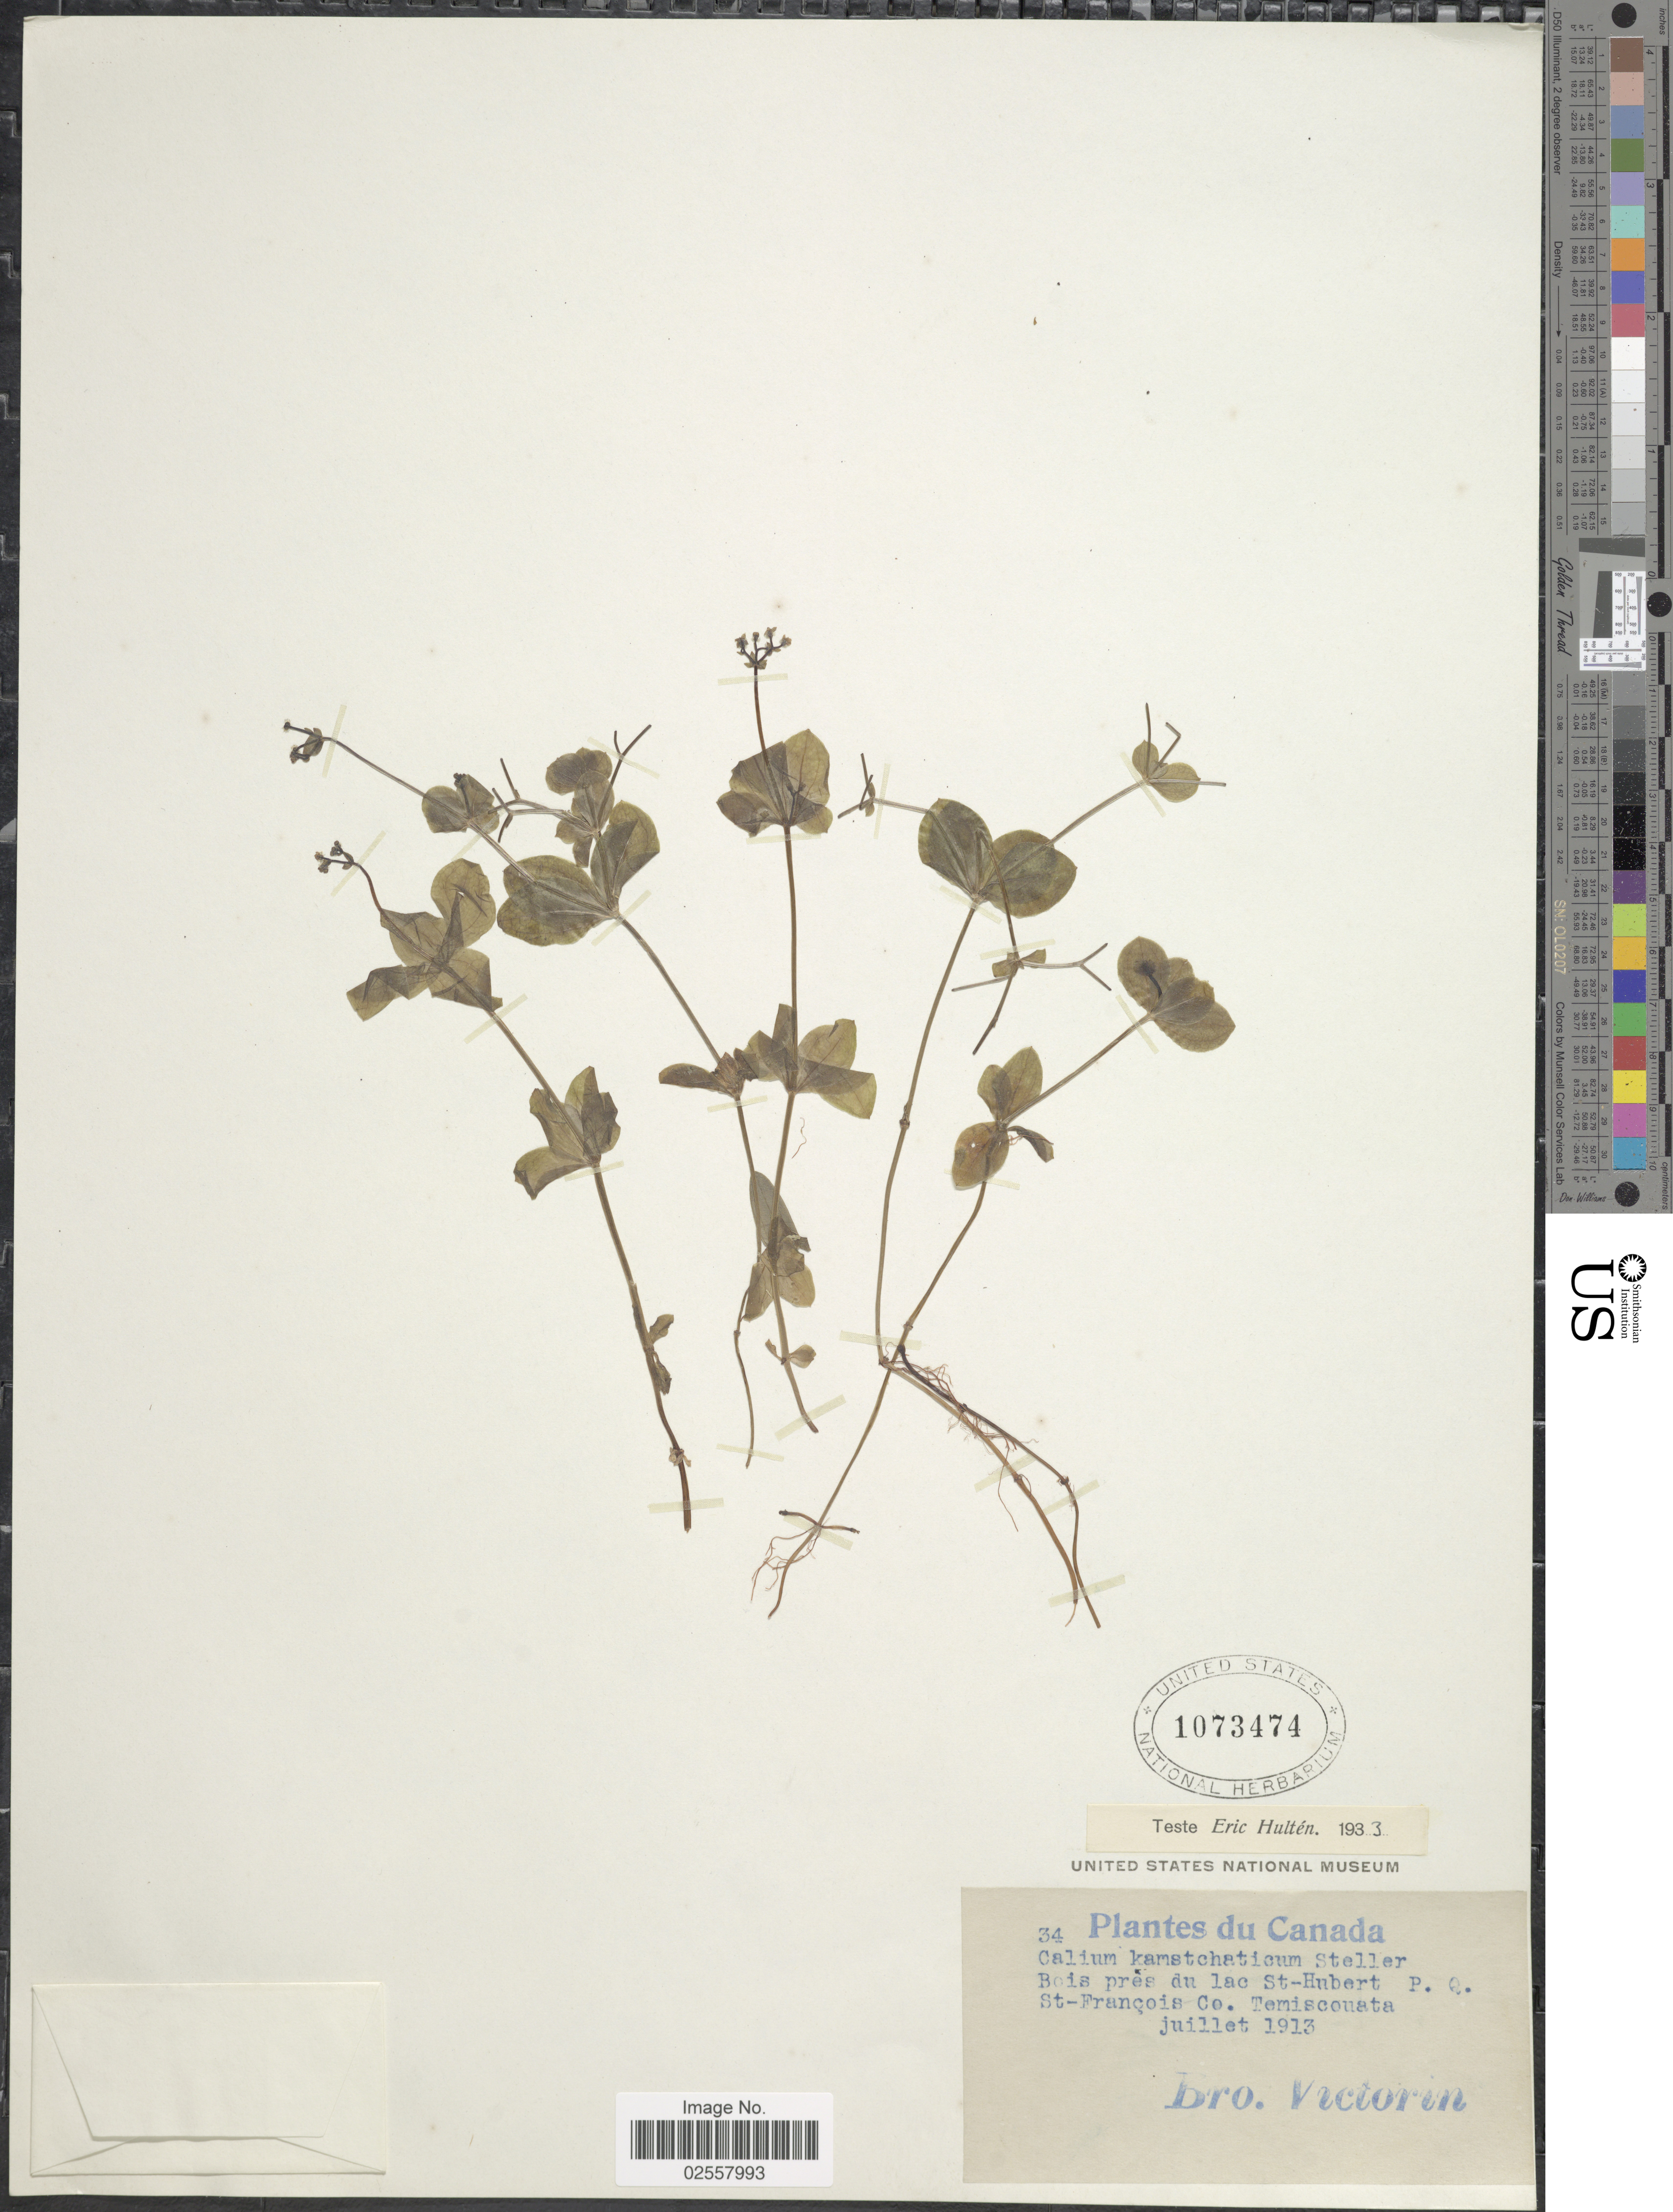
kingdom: Plantae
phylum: Tracheophyta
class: Magnoliopsida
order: Gentianales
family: Rubiaceae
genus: Galium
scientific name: Galium kamtschaticum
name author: Steller ex Schult. & Schult. f.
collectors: B. Victorin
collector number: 34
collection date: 1913-07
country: Canada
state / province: Quebec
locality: Bois pres du lac St-Hubert, St. Francois Co., Temiscouata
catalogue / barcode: US 1073474